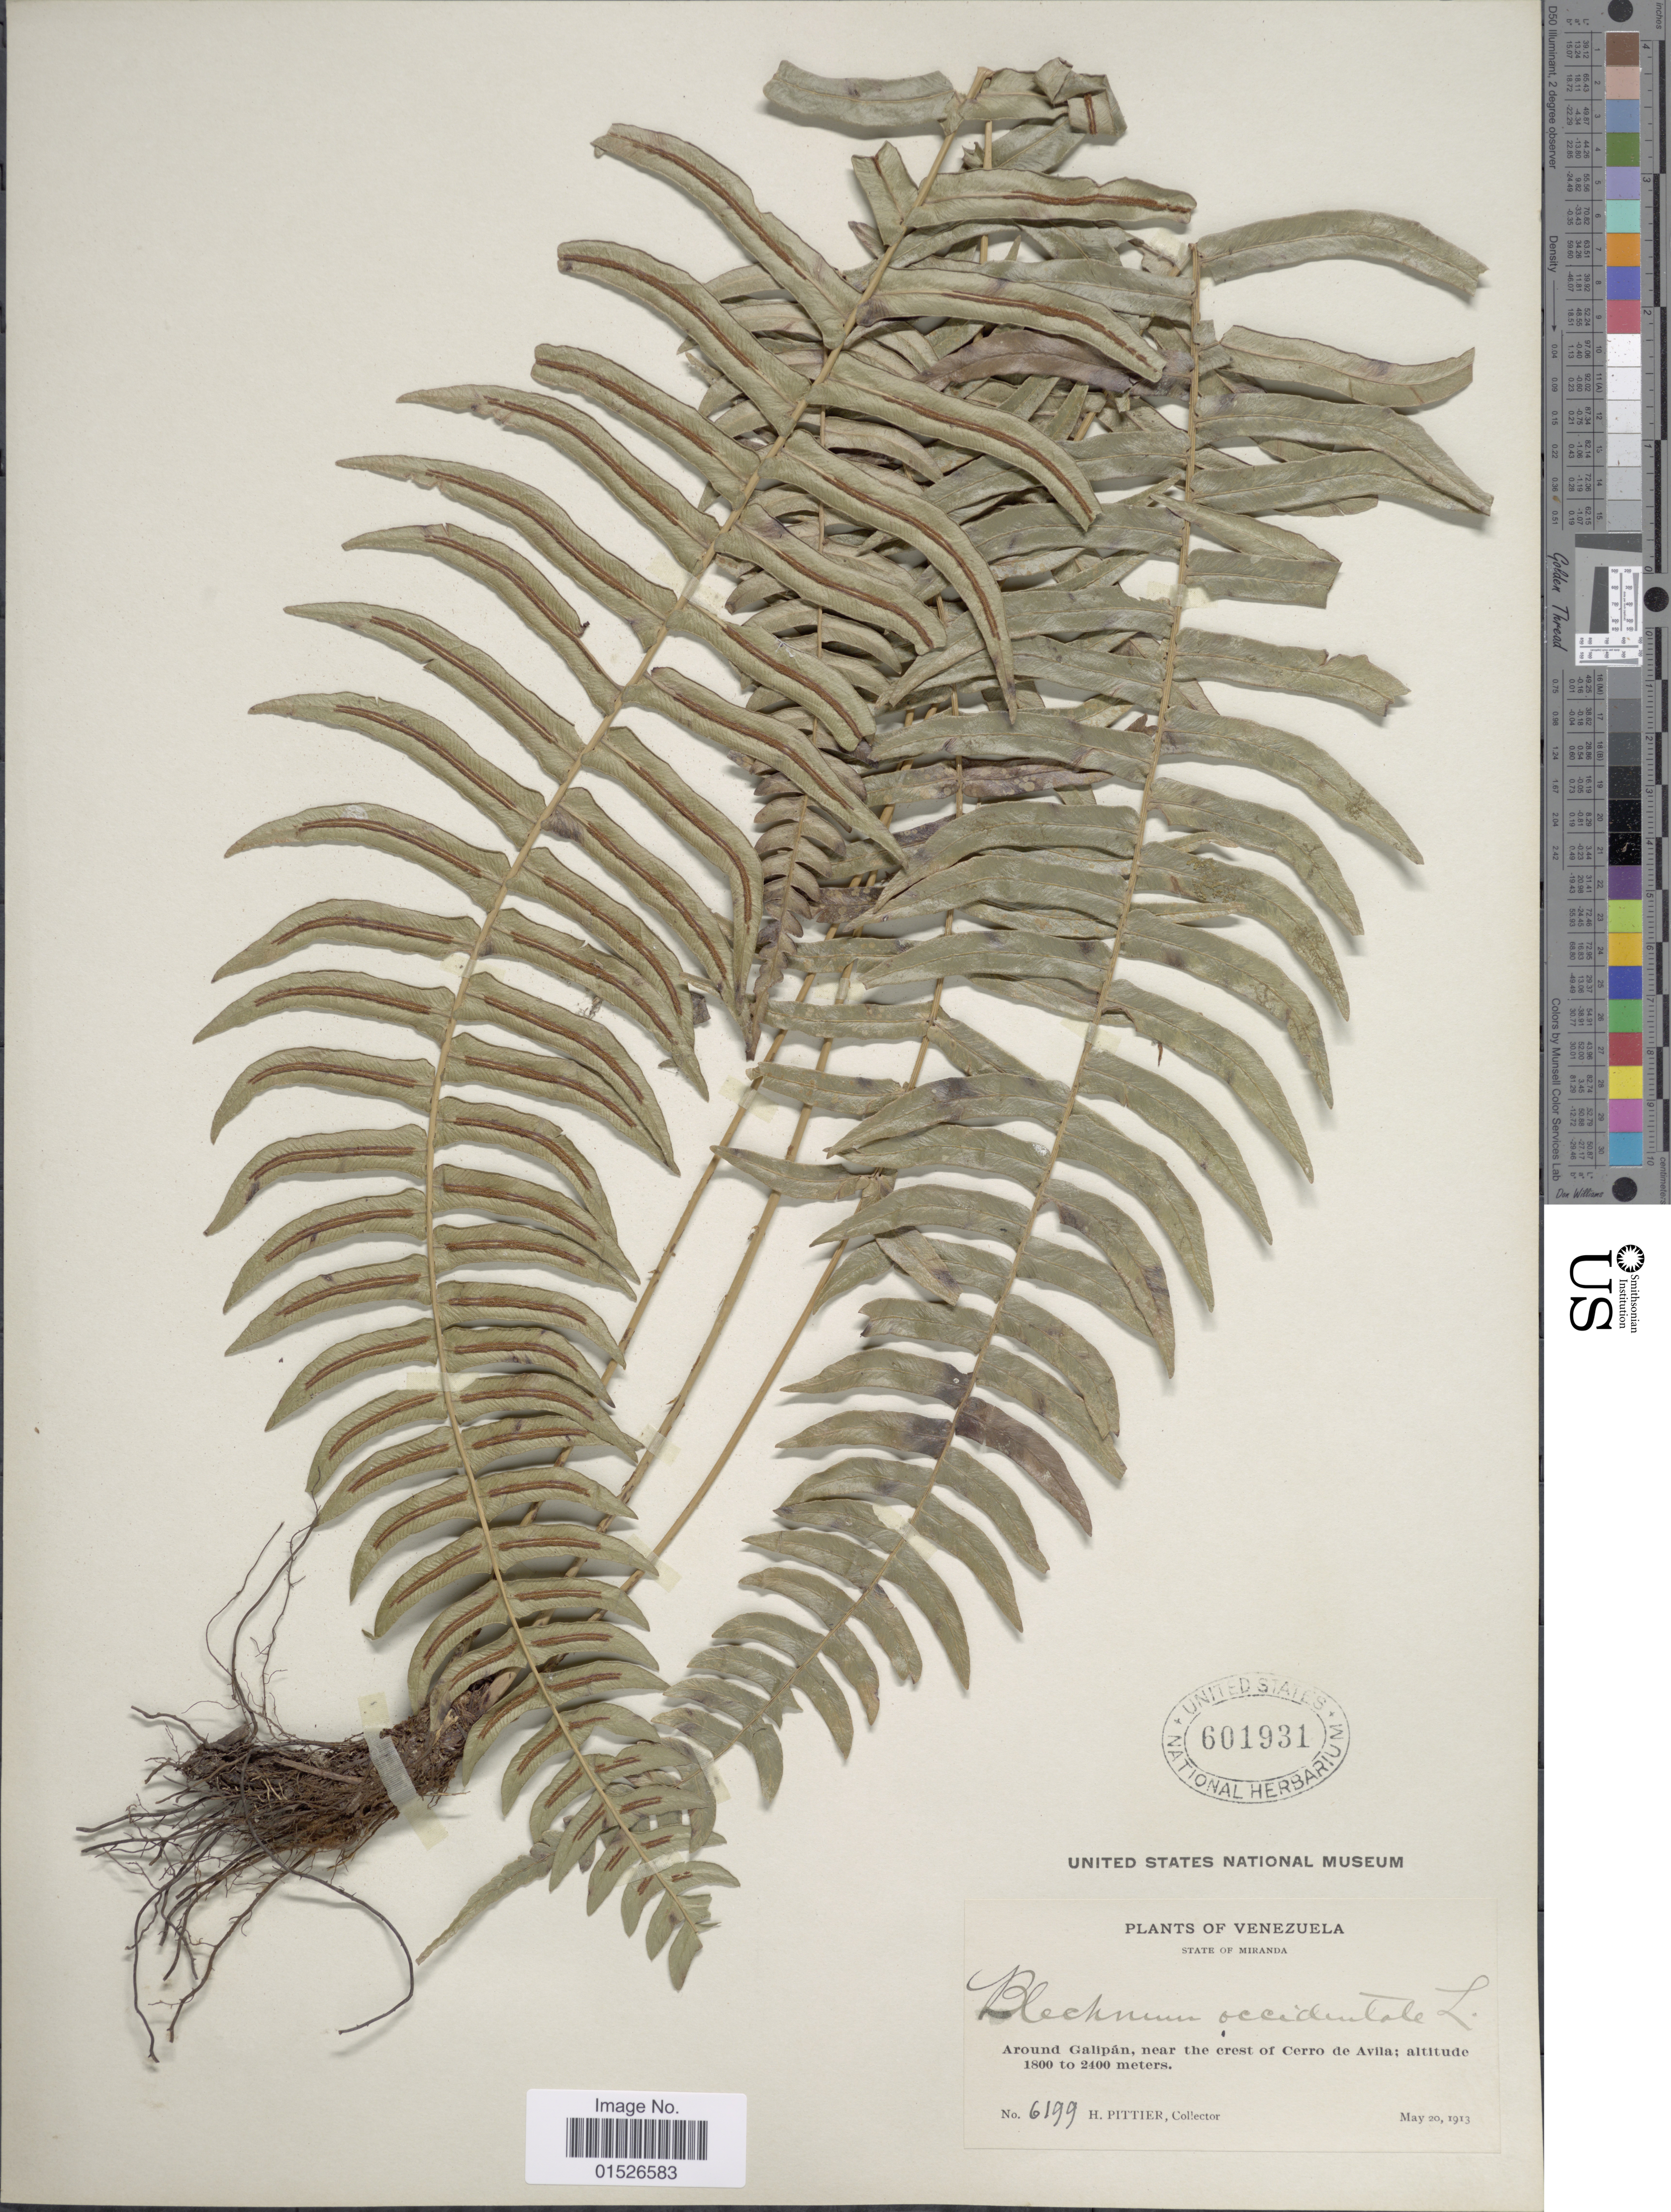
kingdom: Plantae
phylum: Tracheophyta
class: Polypodiopsida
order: Polypodiales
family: Blechnaceae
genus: Blechnum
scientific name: Blechnum occidentale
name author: L.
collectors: H. F. Pittier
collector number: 6199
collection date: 1913-05-20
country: Venezuela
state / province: Miranda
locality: State of Miranda. Around Galipan, near the crest of Cerro de Avila.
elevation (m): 1800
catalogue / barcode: US 601931